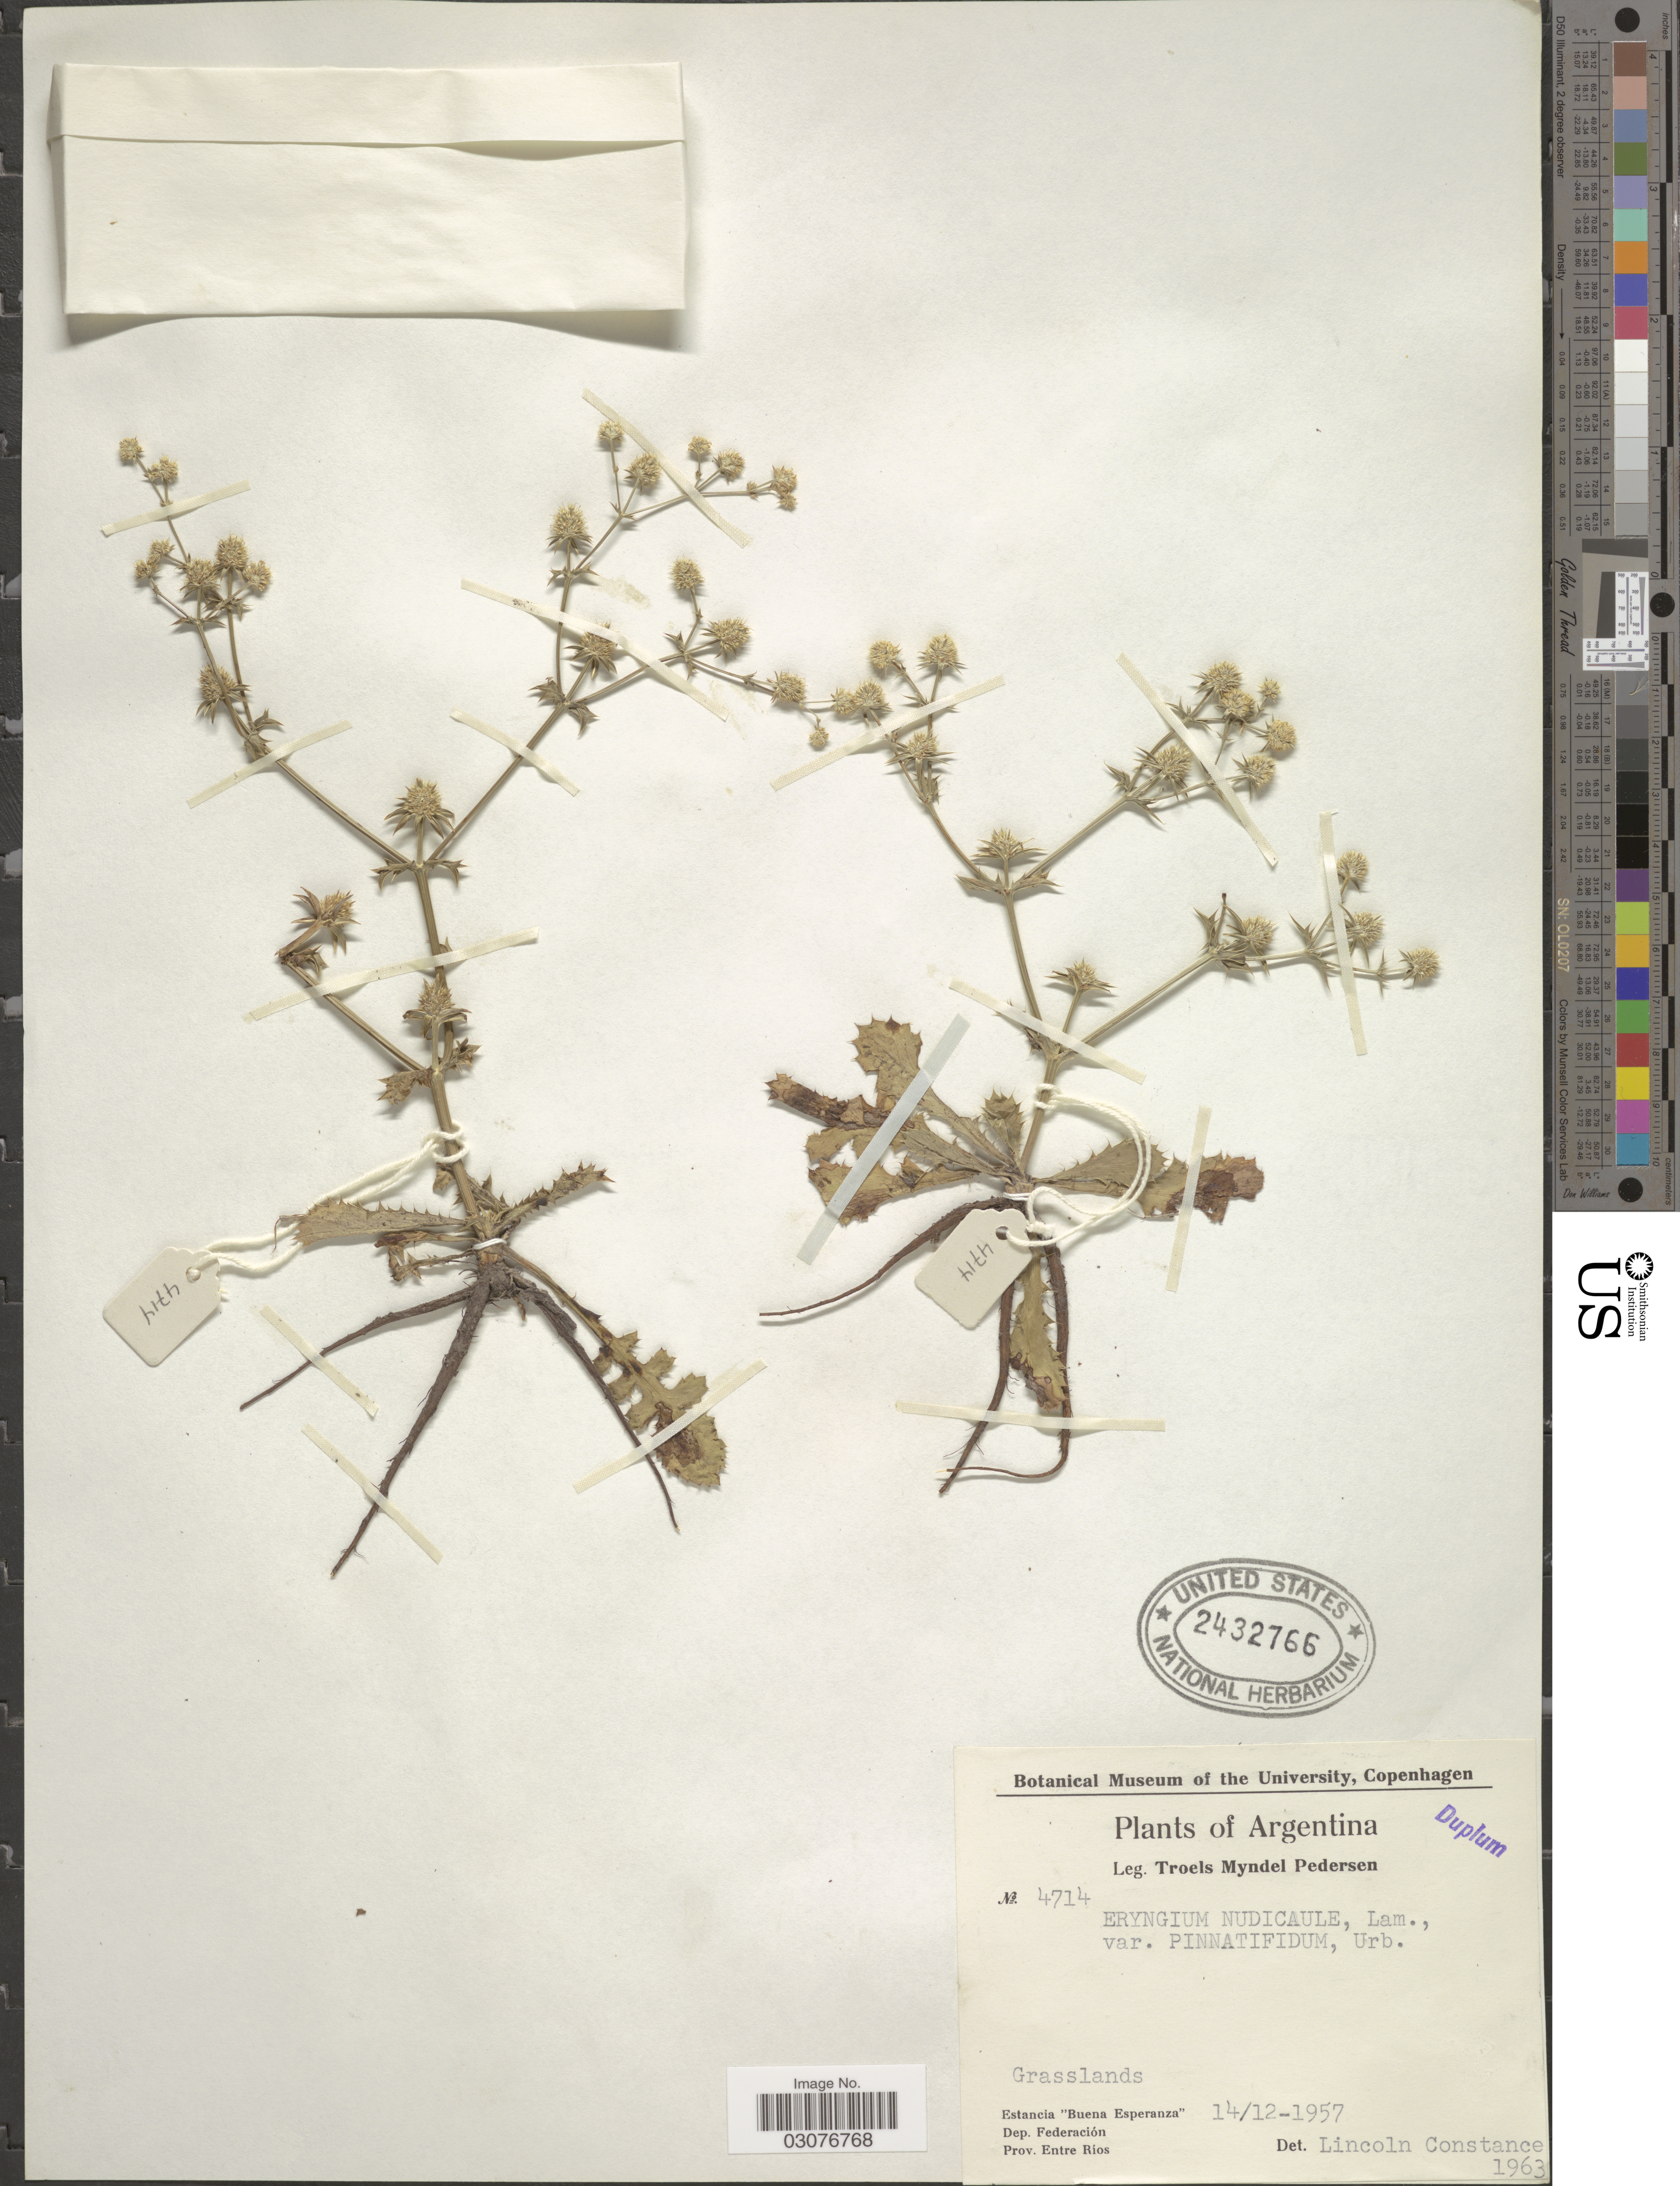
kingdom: Plantae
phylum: Tracheophyta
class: Magnoliopsida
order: Apiales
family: Apiaceae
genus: Eryngium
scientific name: Eryngium nudicaule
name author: Lam.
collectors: T. Pederson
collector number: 4714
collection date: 1957-12-14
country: Argentina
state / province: Entre Rios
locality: Estancia "Buena Esperanza", Dep. Federación.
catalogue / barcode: US 2432766